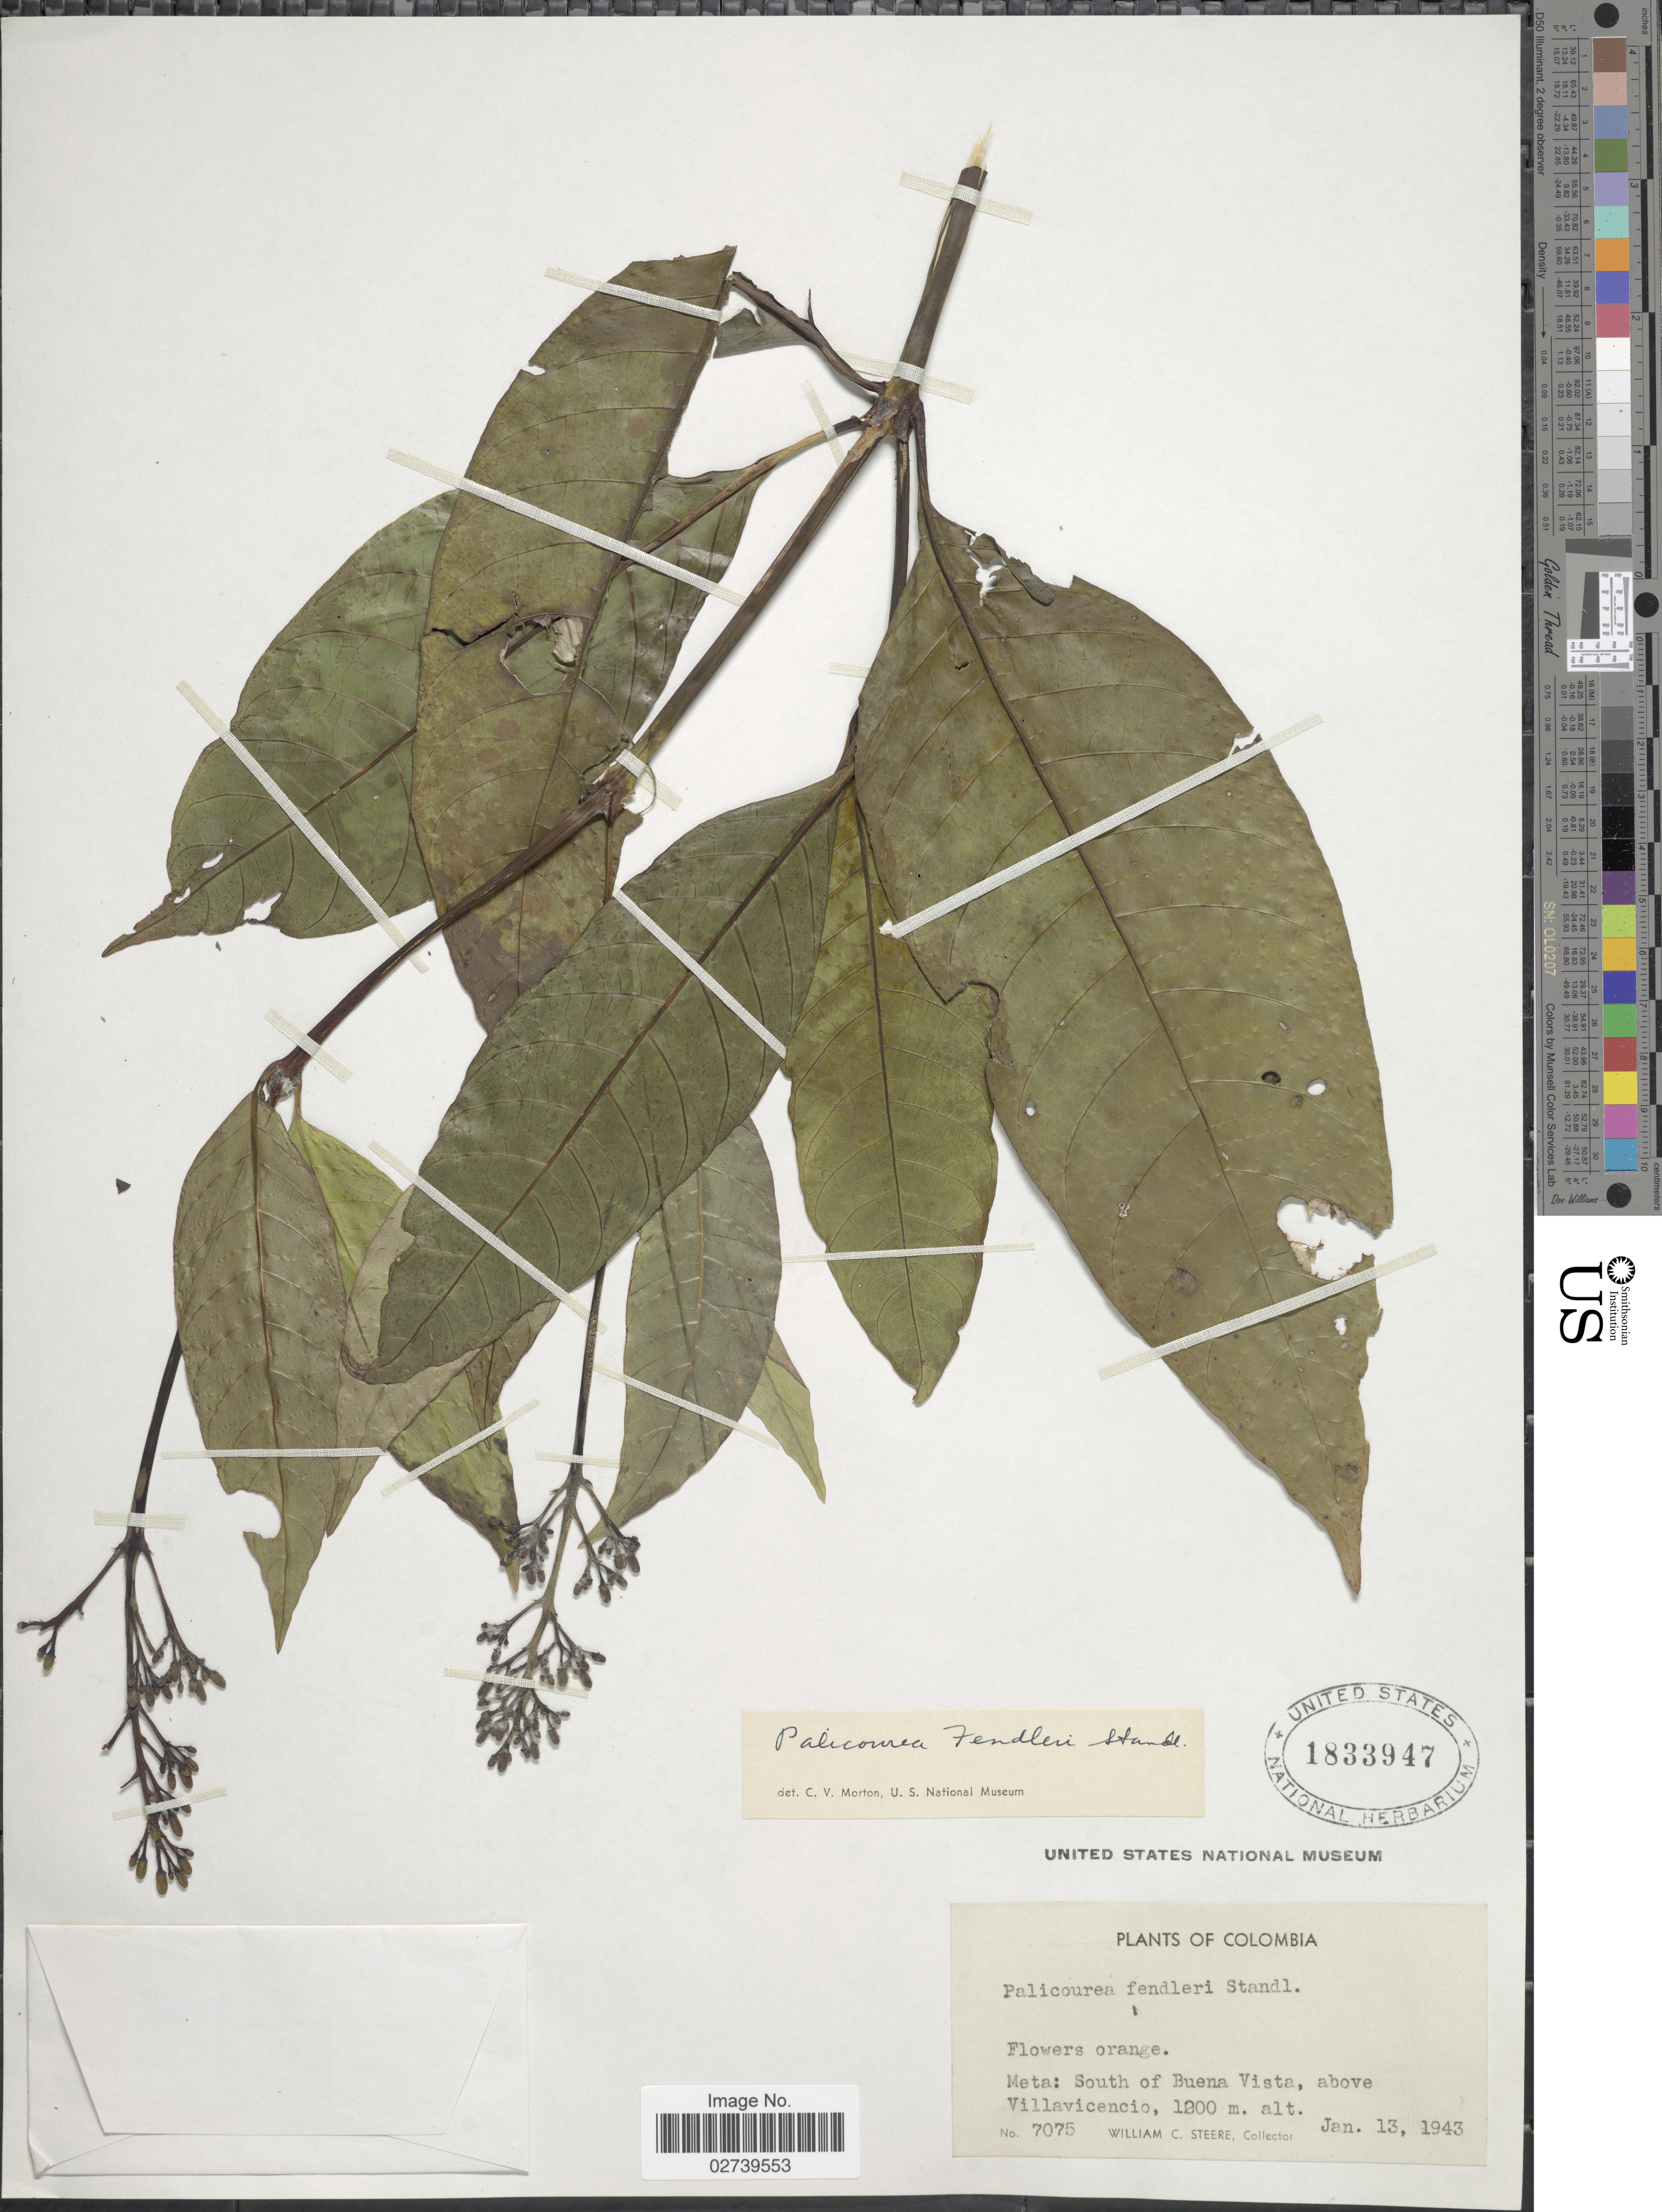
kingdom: Plantae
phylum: Tracheophyta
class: Magnoliopsida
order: Gentianales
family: Rubiaceae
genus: Palicourea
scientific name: Palicourea fendleri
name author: Standl.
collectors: W. C. Steere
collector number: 7075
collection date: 1943-01-13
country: Colombia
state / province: Meta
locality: South of Buena Vista, above Villavicencio.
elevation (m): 1200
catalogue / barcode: US 1833947